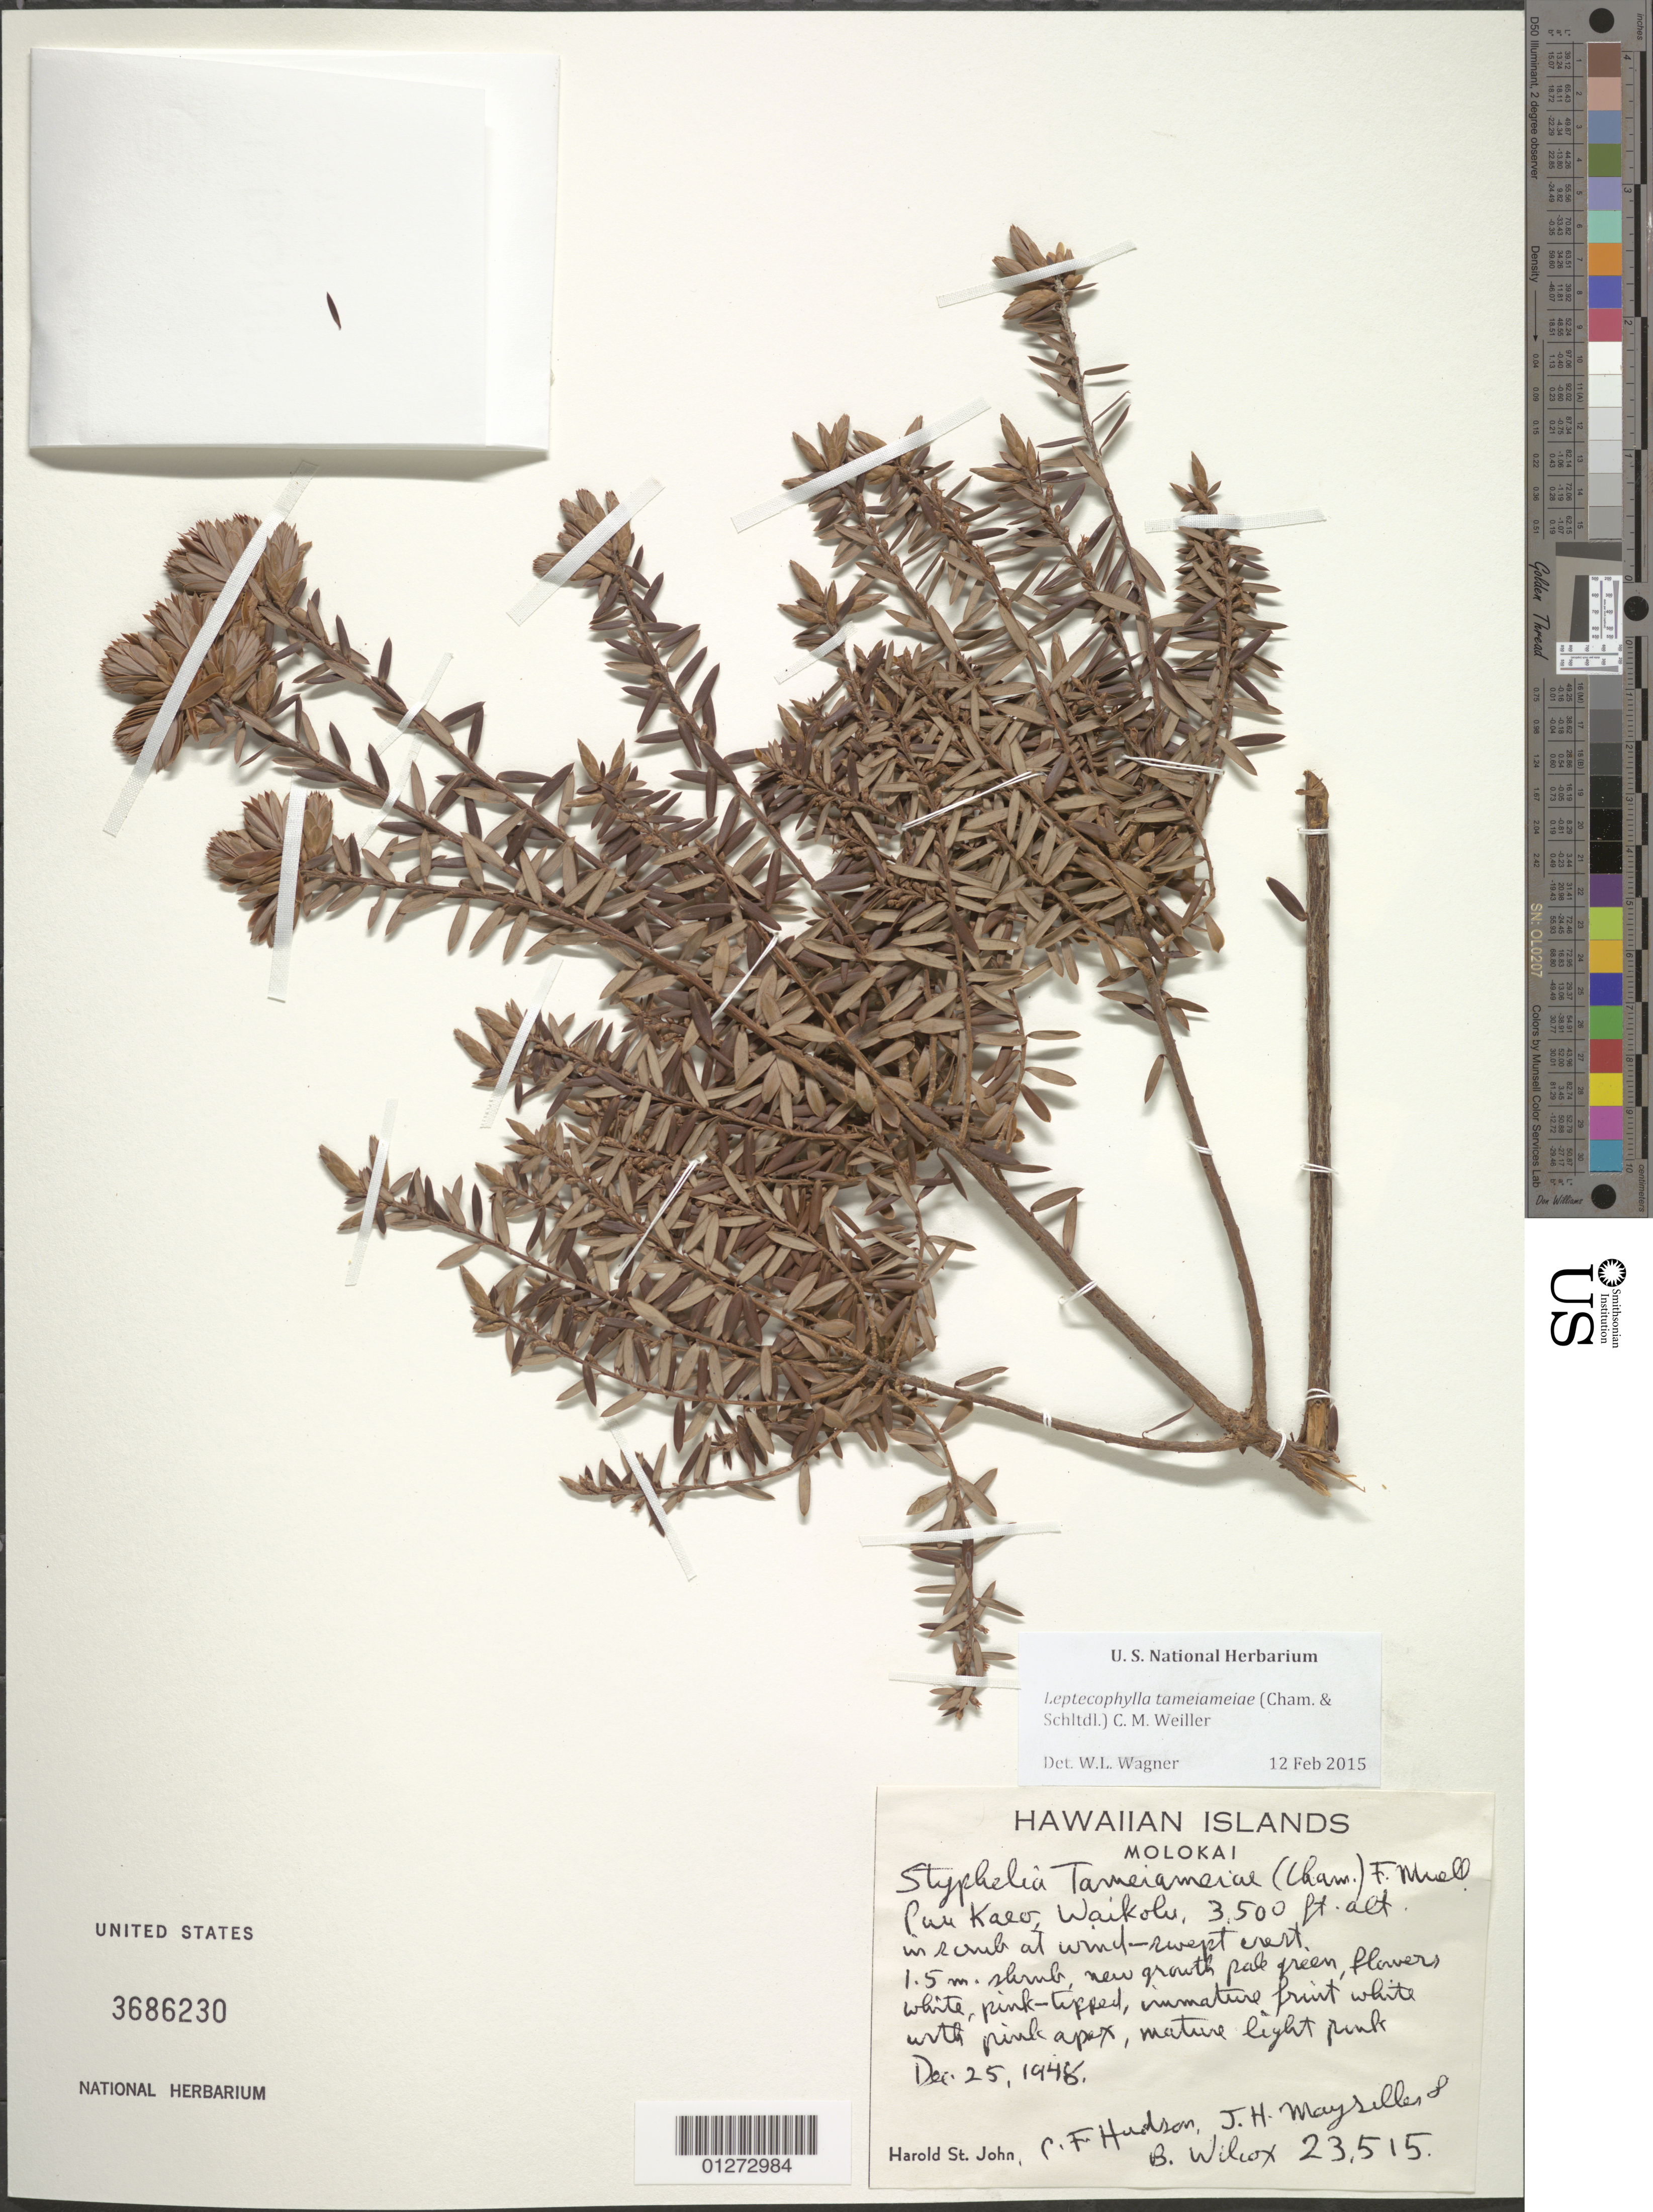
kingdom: Plantae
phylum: Tracheophyta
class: Magnoliopsida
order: Ericales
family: Ericaceae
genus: Leptecophylla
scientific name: Leptecophylla tameiameiae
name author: (Cham. & Schltdl.) C.M. Weiller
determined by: Wagner, W. L., (BOT), Smithsonian Institution - National Museum of Natural History (UNITED STATES)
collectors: H. St. John, C. F. Hudson, J. Maysilles & B. Wilcox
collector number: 23515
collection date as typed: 25 Dec 1948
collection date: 1948-12-25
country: United States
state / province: Hawaii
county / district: Maui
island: Moloka'i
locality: Pu'u Kaeo, Waikolu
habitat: Scrub on wind-swept crest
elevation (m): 1067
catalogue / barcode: US 3686230